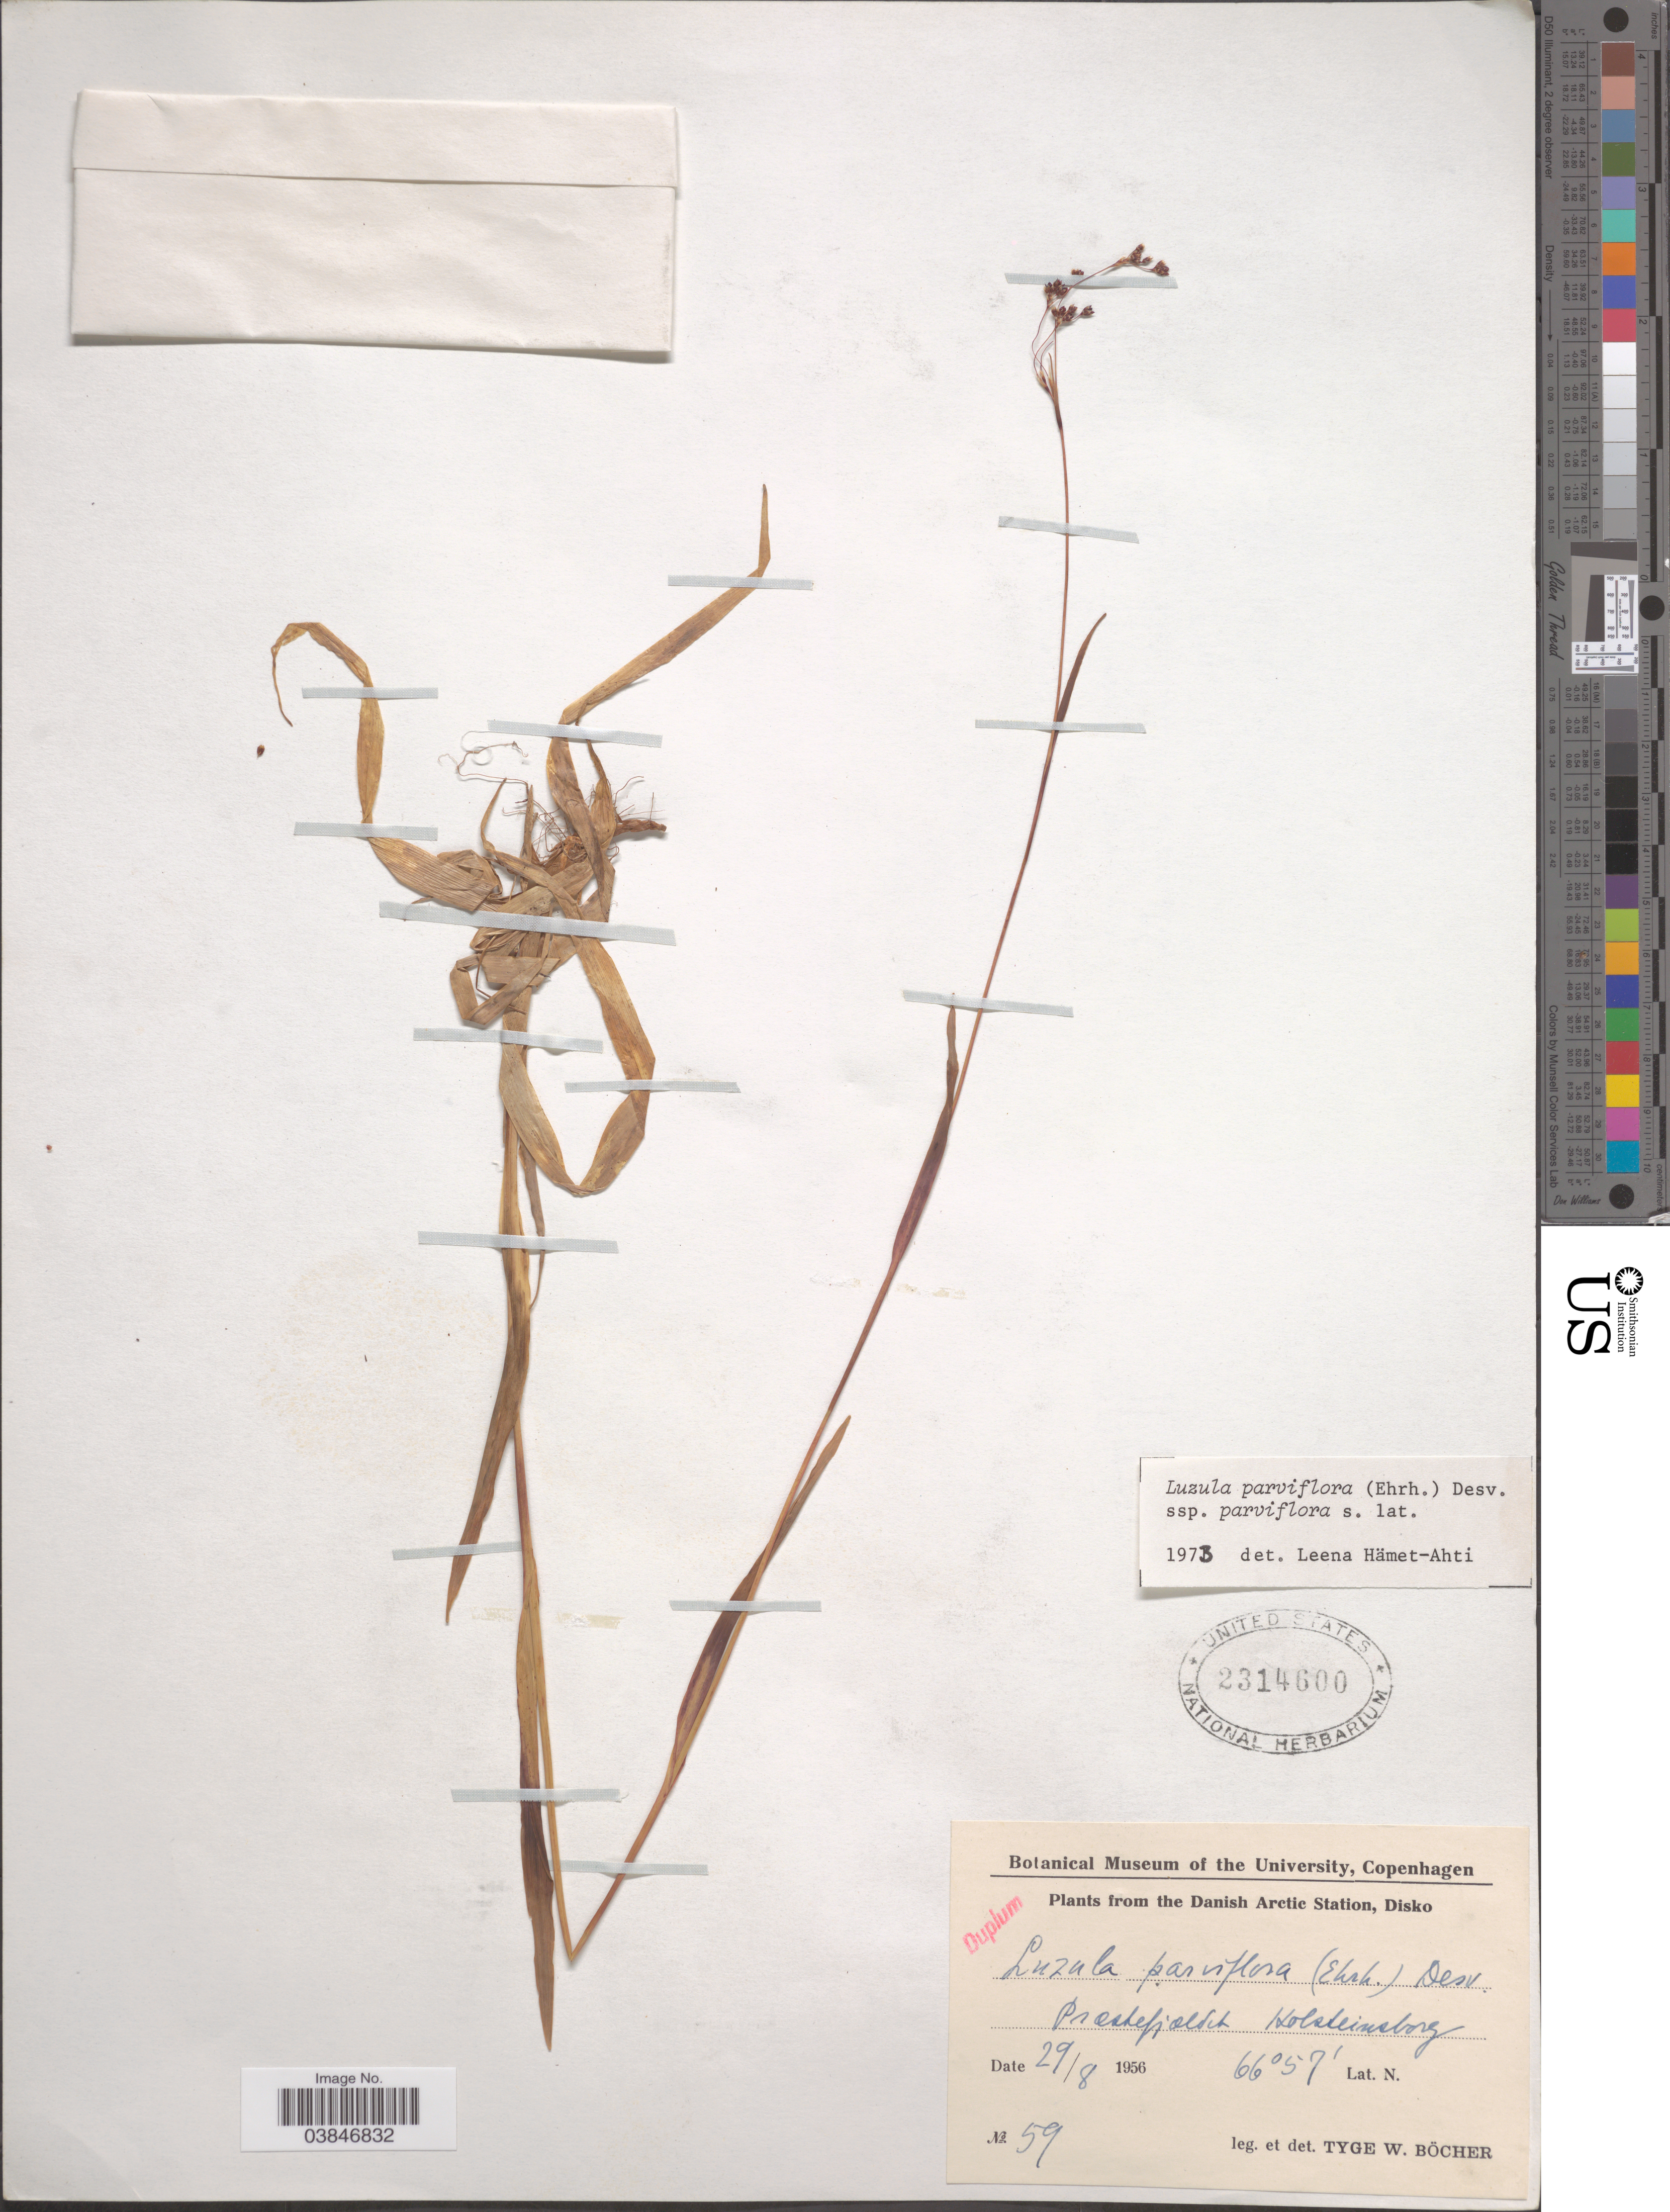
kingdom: Plantae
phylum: Tracheophyta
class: Liliopsida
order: Poales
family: Juncaceae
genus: Luzula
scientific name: Luzula parviflora subsp. parviflora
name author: (Ehrh.) Desv.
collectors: T. Böcher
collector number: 59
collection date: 1956-08-29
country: Greenland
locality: The Danish Arctic Station, Disko. Prestefjoldt, Holsteinsborg.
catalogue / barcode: US 2314600